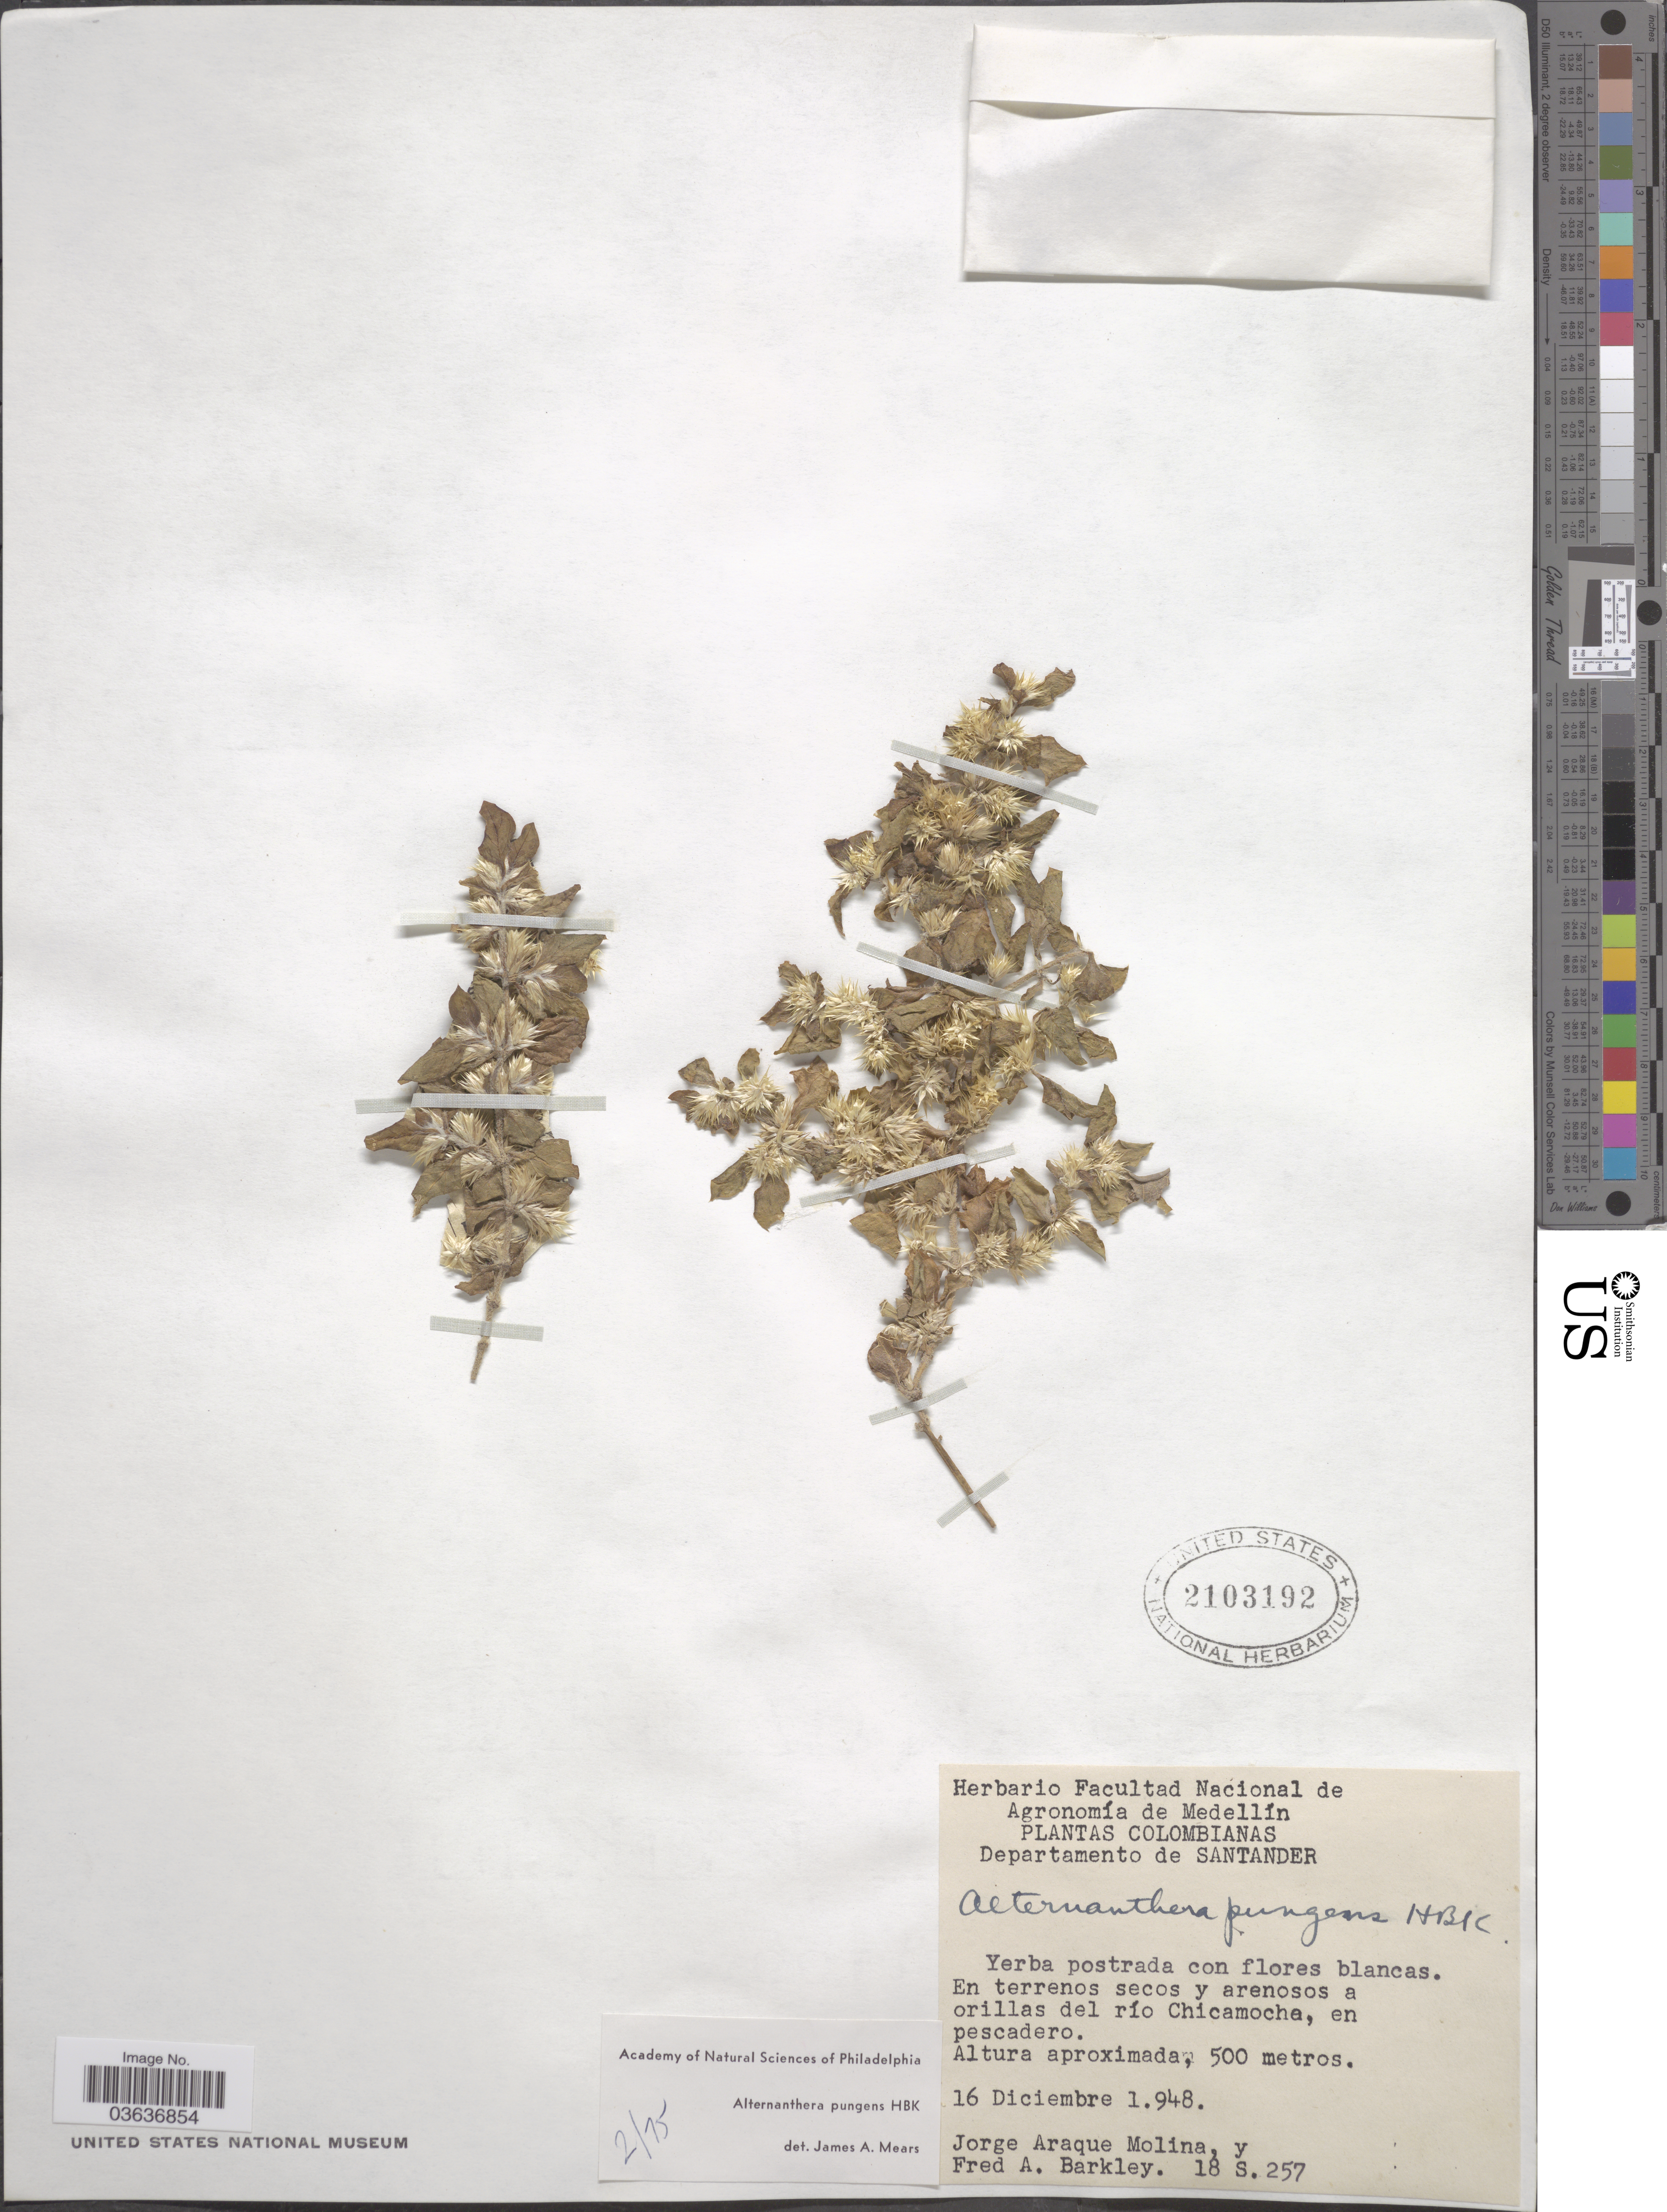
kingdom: Plantae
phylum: Tracheophyta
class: Magnoliopsida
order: Caryophyllales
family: Amaranthaceae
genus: Alternanthera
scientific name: Alternanthera pungens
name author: Kunth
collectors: J. A. Molina & F. A. Barkley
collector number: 18 S.257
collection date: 1948-12-16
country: Colombia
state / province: Santander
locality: Departamento de Santander. En terrenos secos y arenosos a orillas del río Chicamocha, en pescadero.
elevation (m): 500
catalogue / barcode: US 2103192